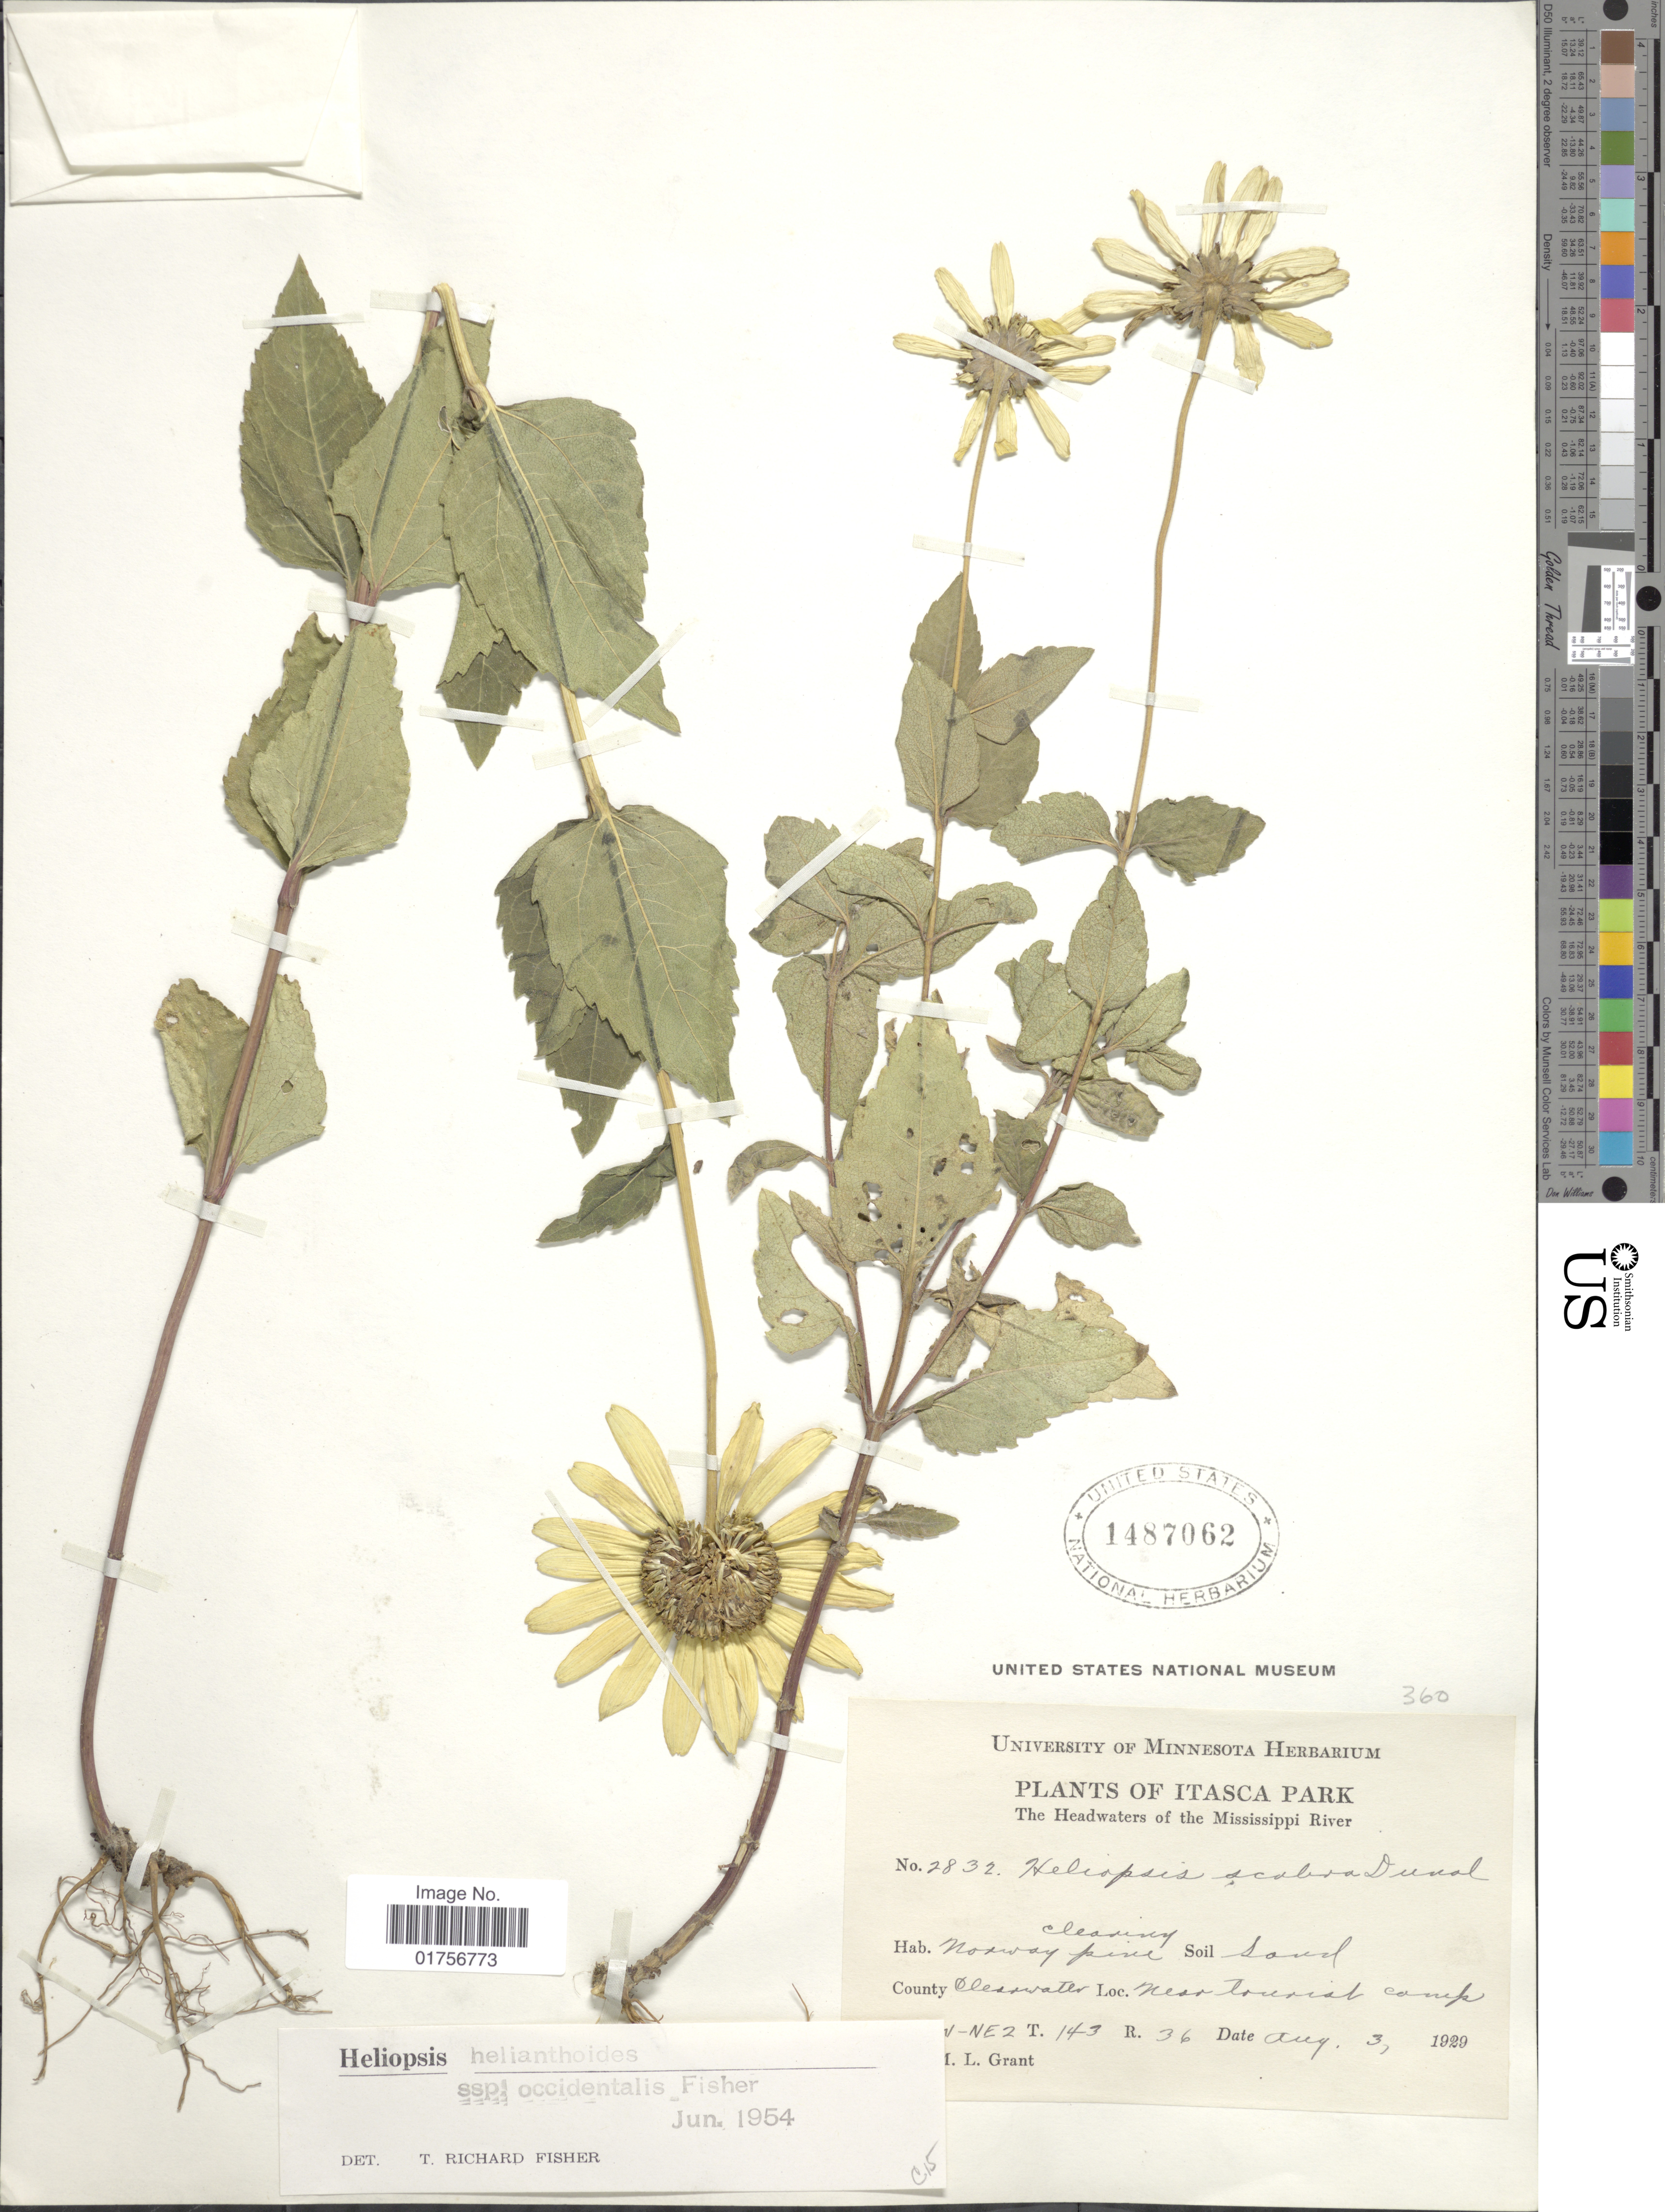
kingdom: Plantae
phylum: Tracheophyta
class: Magnoliopsida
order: Asterales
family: Asteraceae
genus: Heliopsis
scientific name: Heliopsis helianthoides subsp. occidentalis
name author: T.R. Fisher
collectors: M. L. Grant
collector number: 2832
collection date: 1929-08-03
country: United States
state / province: Minnesota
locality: The Headwaters of the Mississippi River, Norway pine, County Clearwater, Near Tourist Camp.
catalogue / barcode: US 1487062